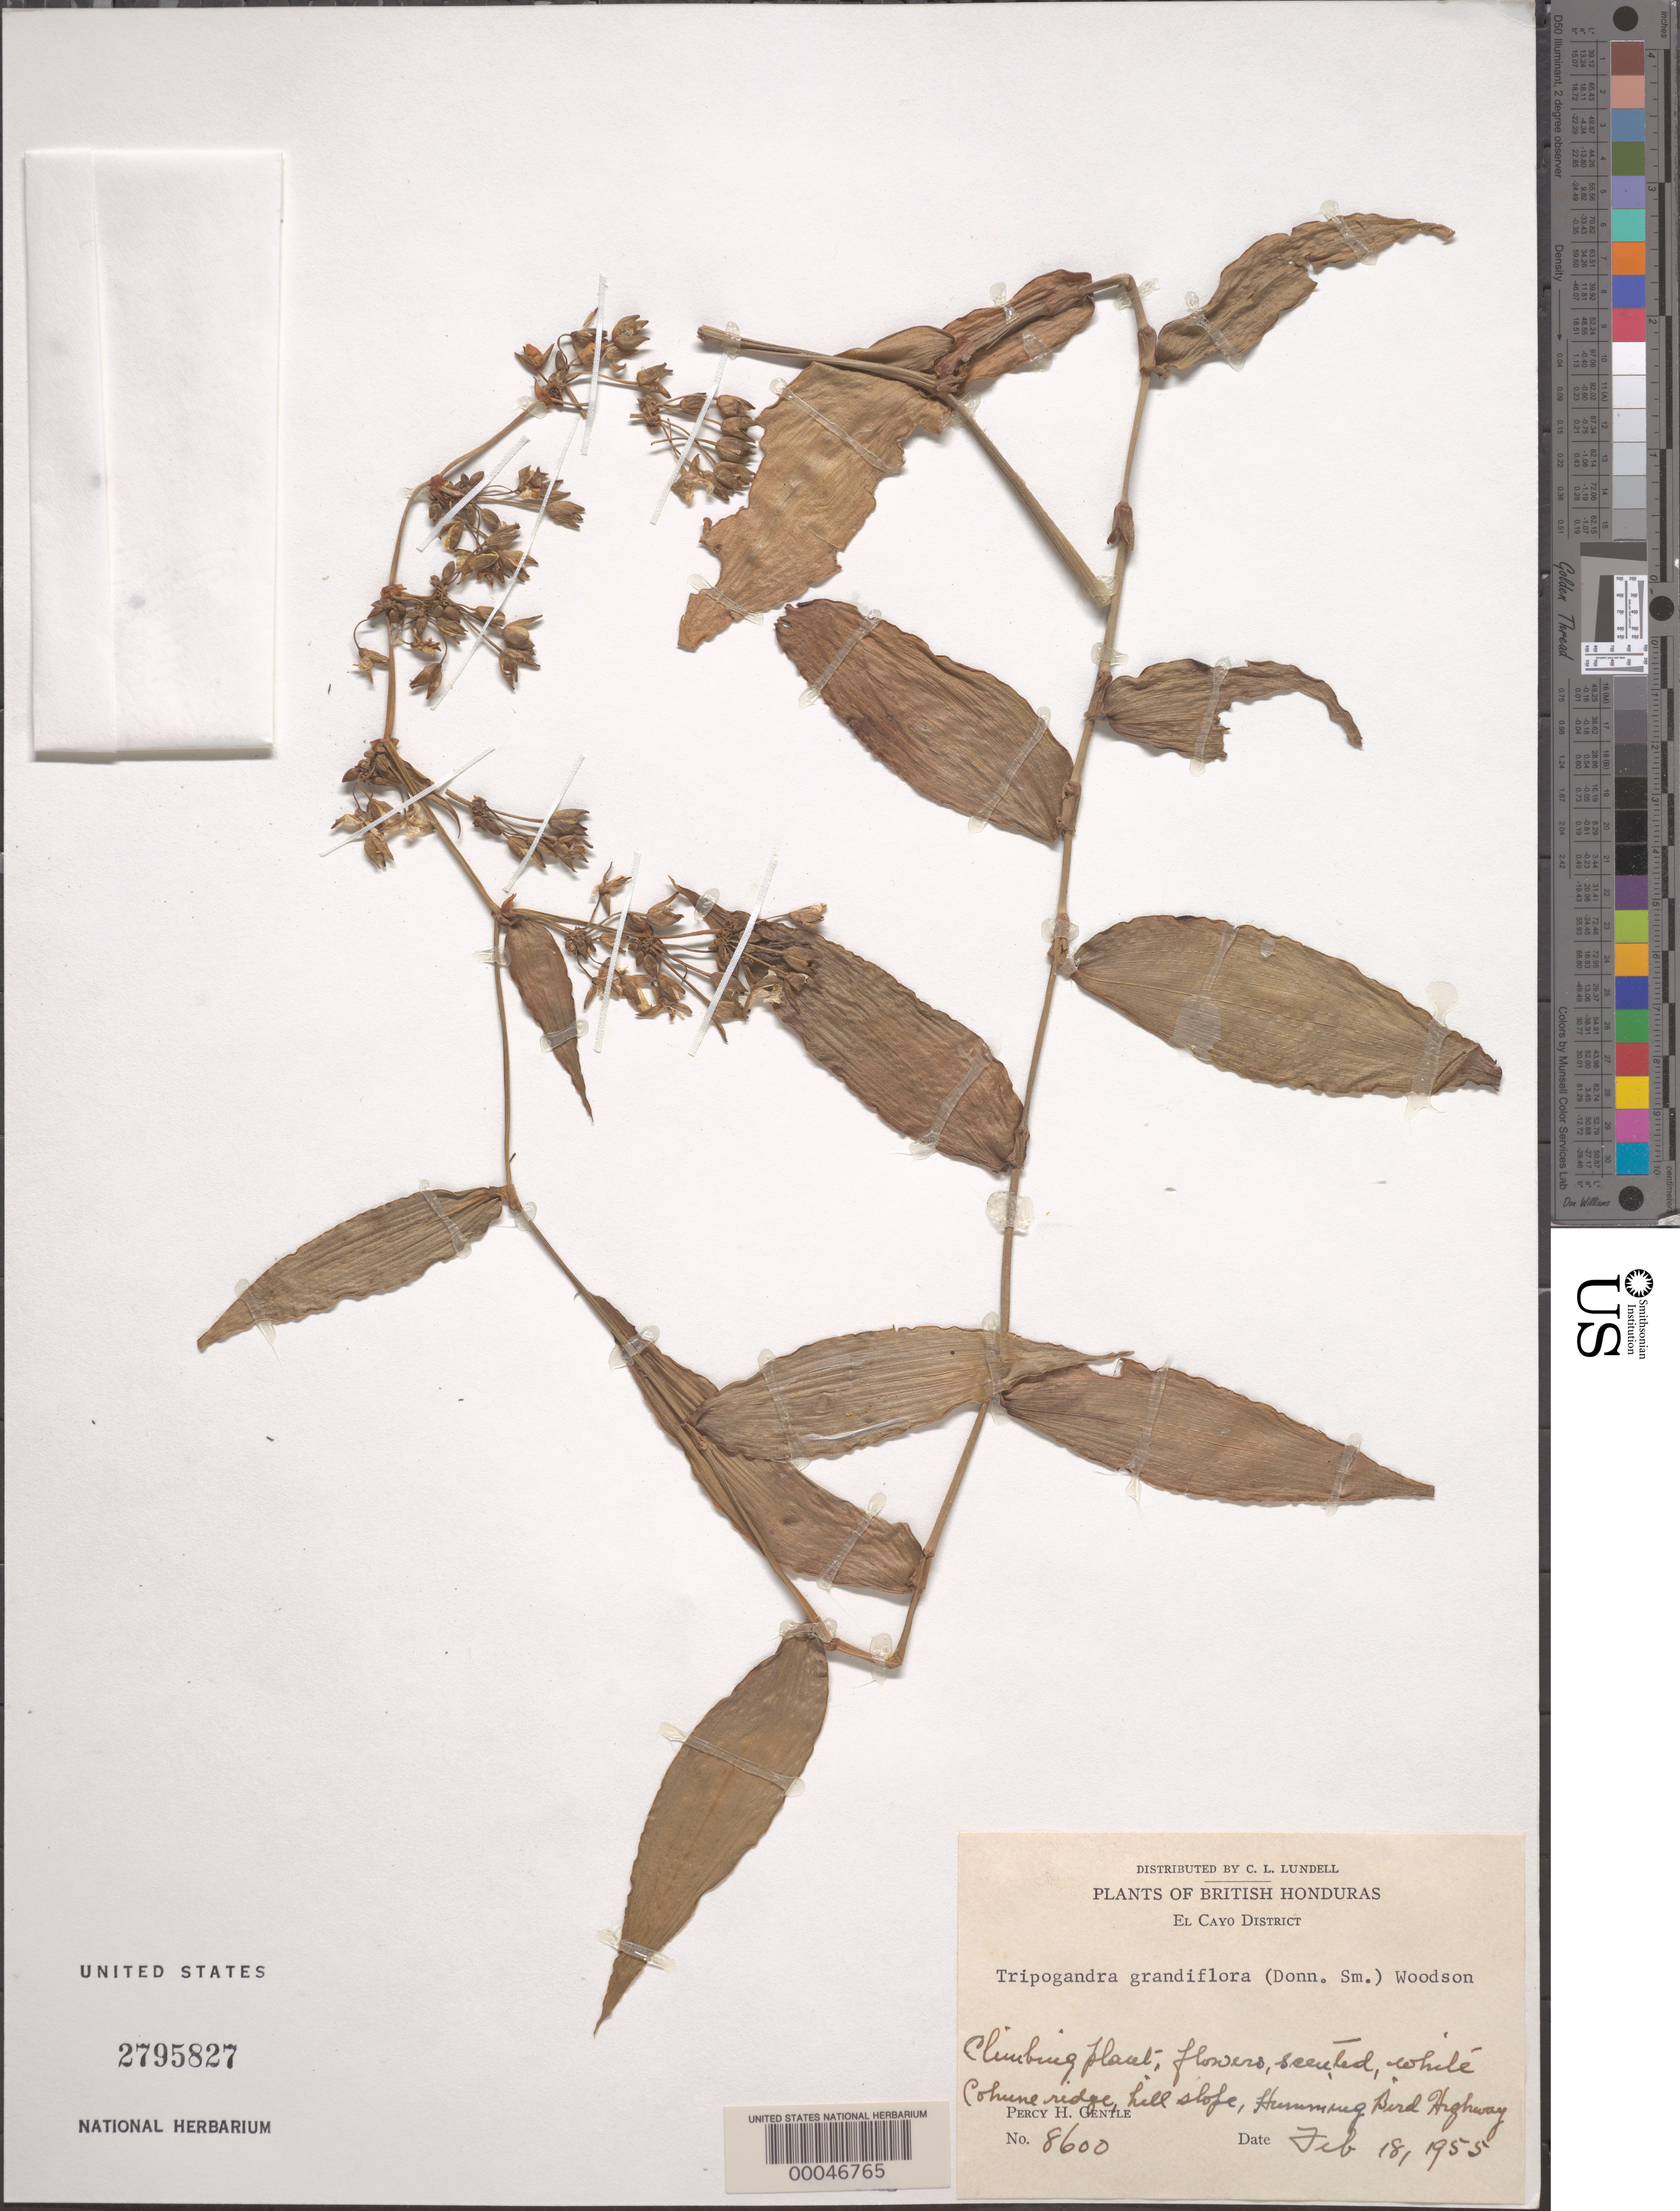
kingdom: Plantae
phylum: Tracheophyta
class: Liliopsida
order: Commelinales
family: Commelinaceae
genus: Tripogandra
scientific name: Tripogandra grandiflora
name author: (Donn. Sm.) Woodson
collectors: P. H. Gentle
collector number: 8600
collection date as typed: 18 Feb 1955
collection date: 1955-02-18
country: Belize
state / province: Cayo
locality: Cohune Ridge, Hummingbird Highway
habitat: Hill slope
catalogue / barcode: US 2795827